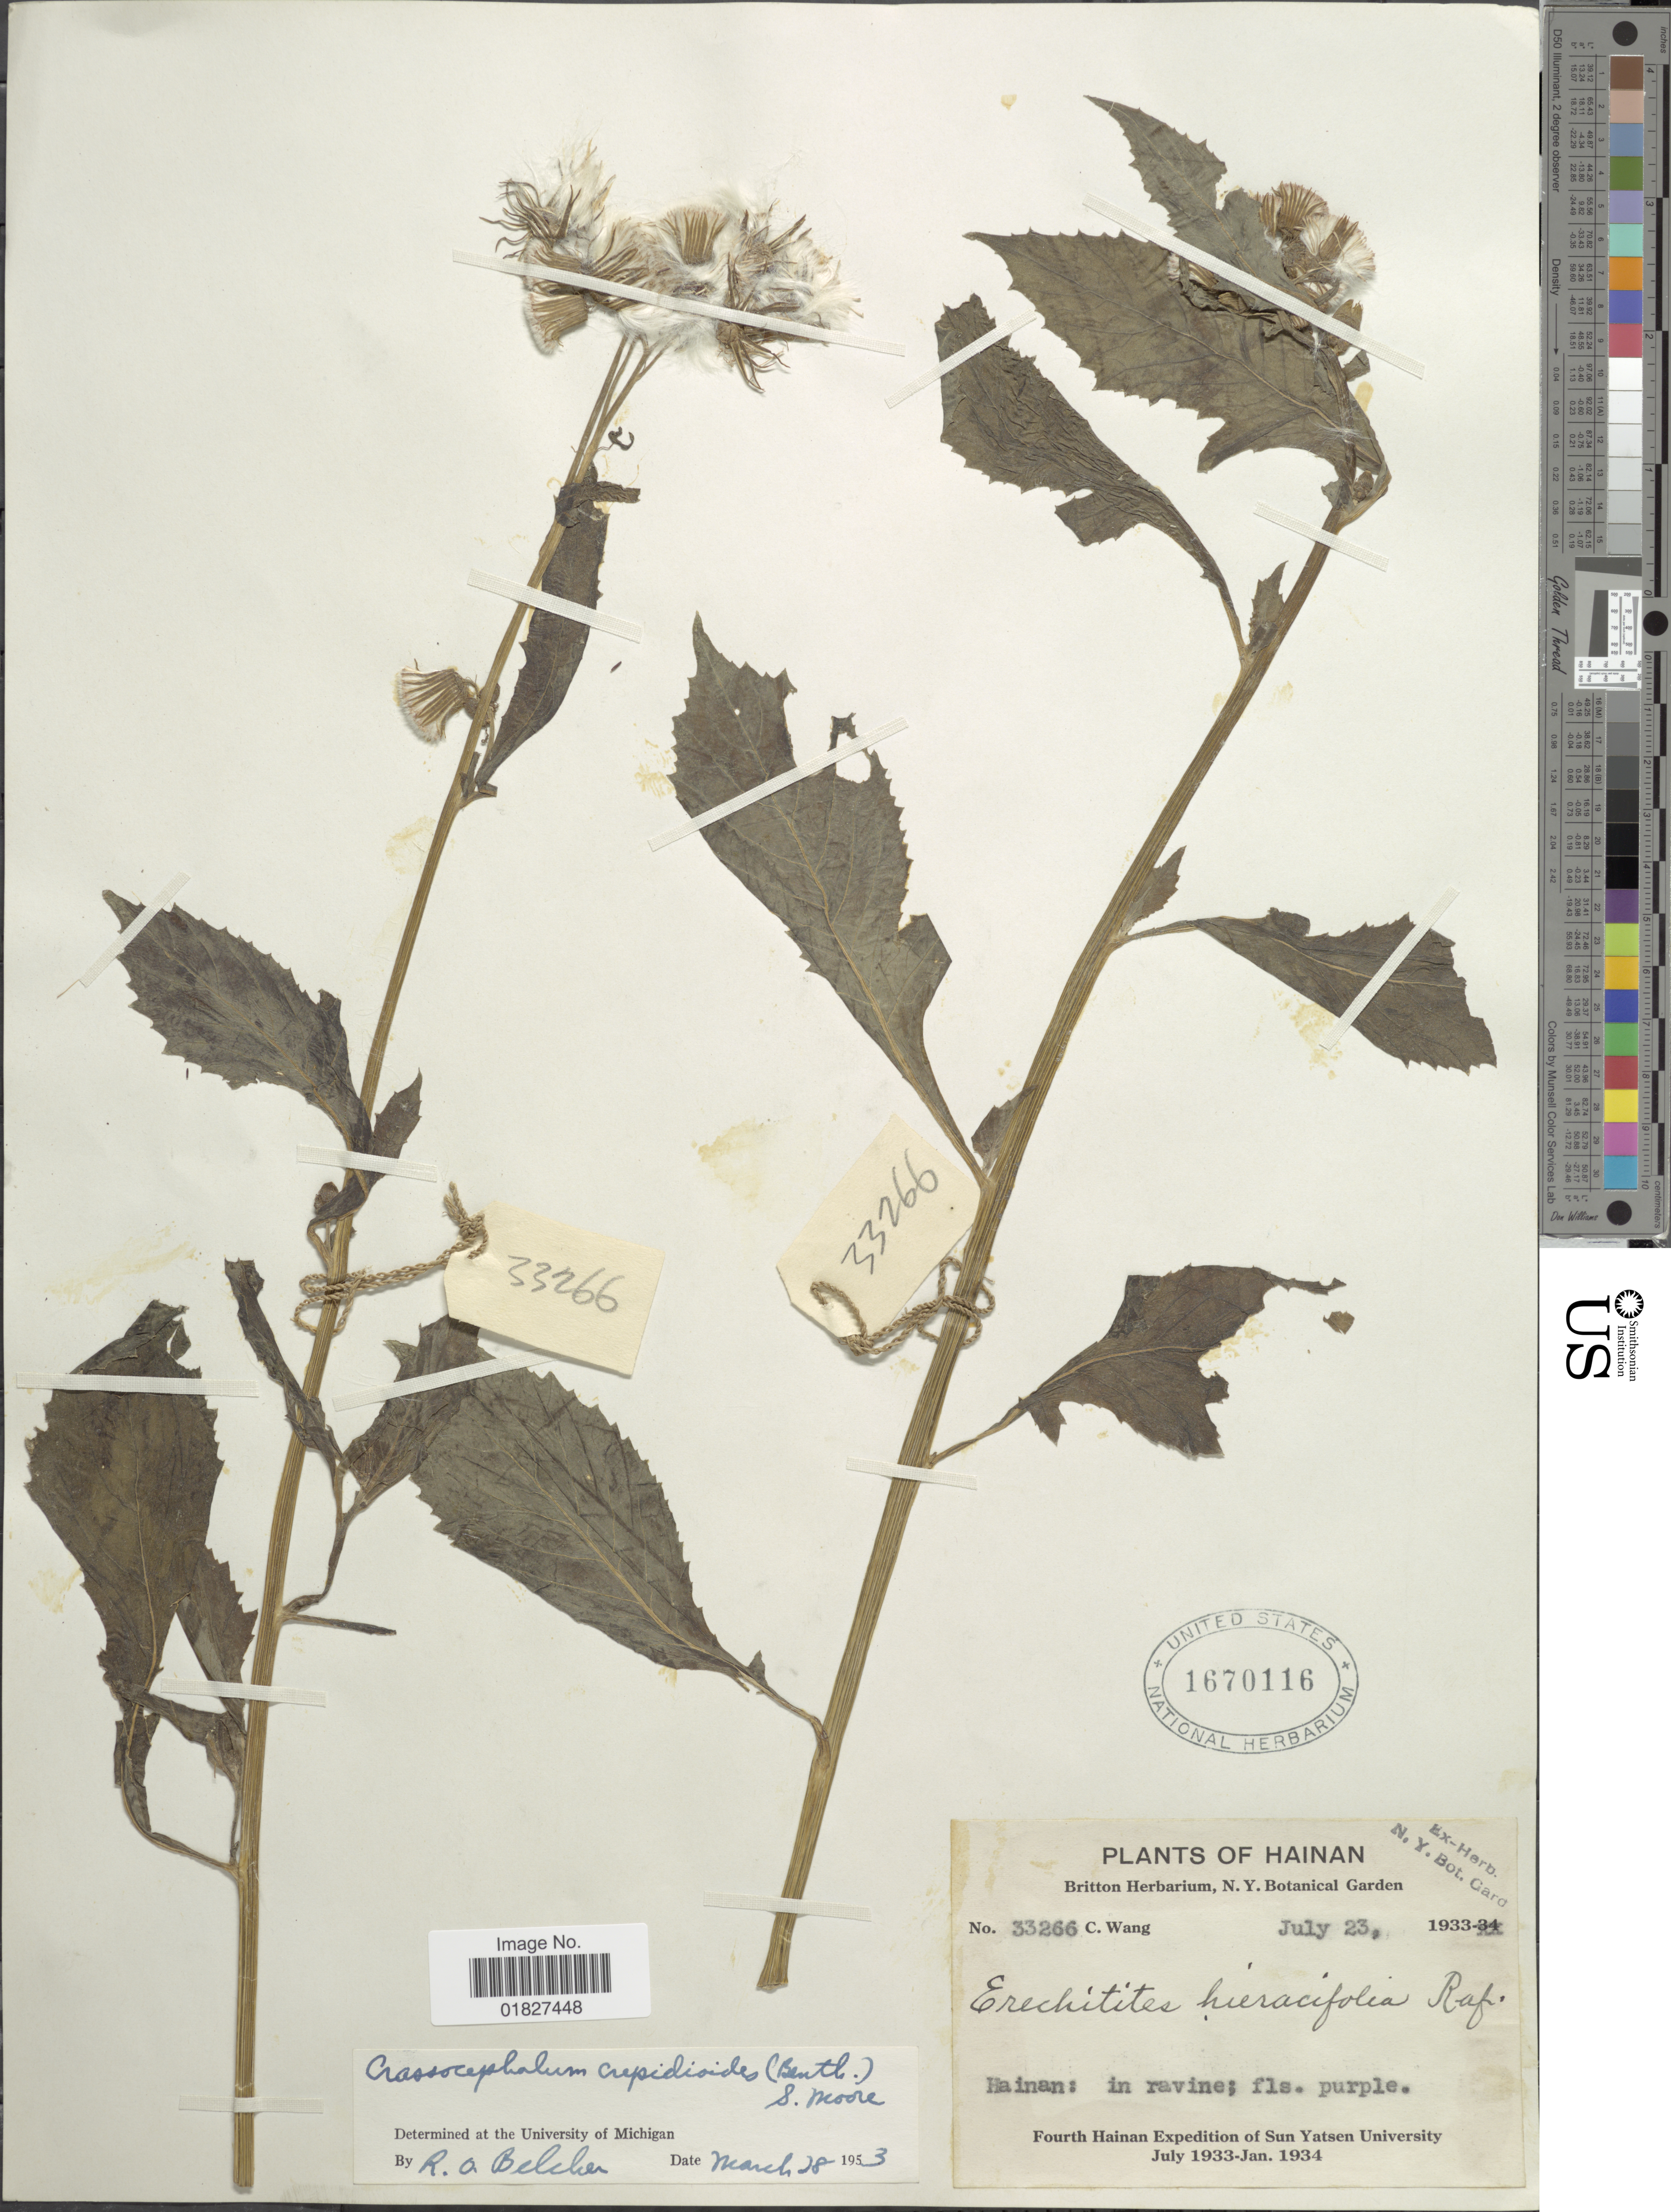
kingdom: Plantae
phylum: Tracheophyta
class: Magnoliopsida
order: Asterales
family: Asteraceae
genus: Crassocephalum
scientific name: Crassocephalum crepidioides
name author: (Benth.) S. Moore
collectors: C. Wang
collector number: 33266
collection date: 1933-07-23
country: China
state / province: Hainan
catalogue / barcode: US 1670116